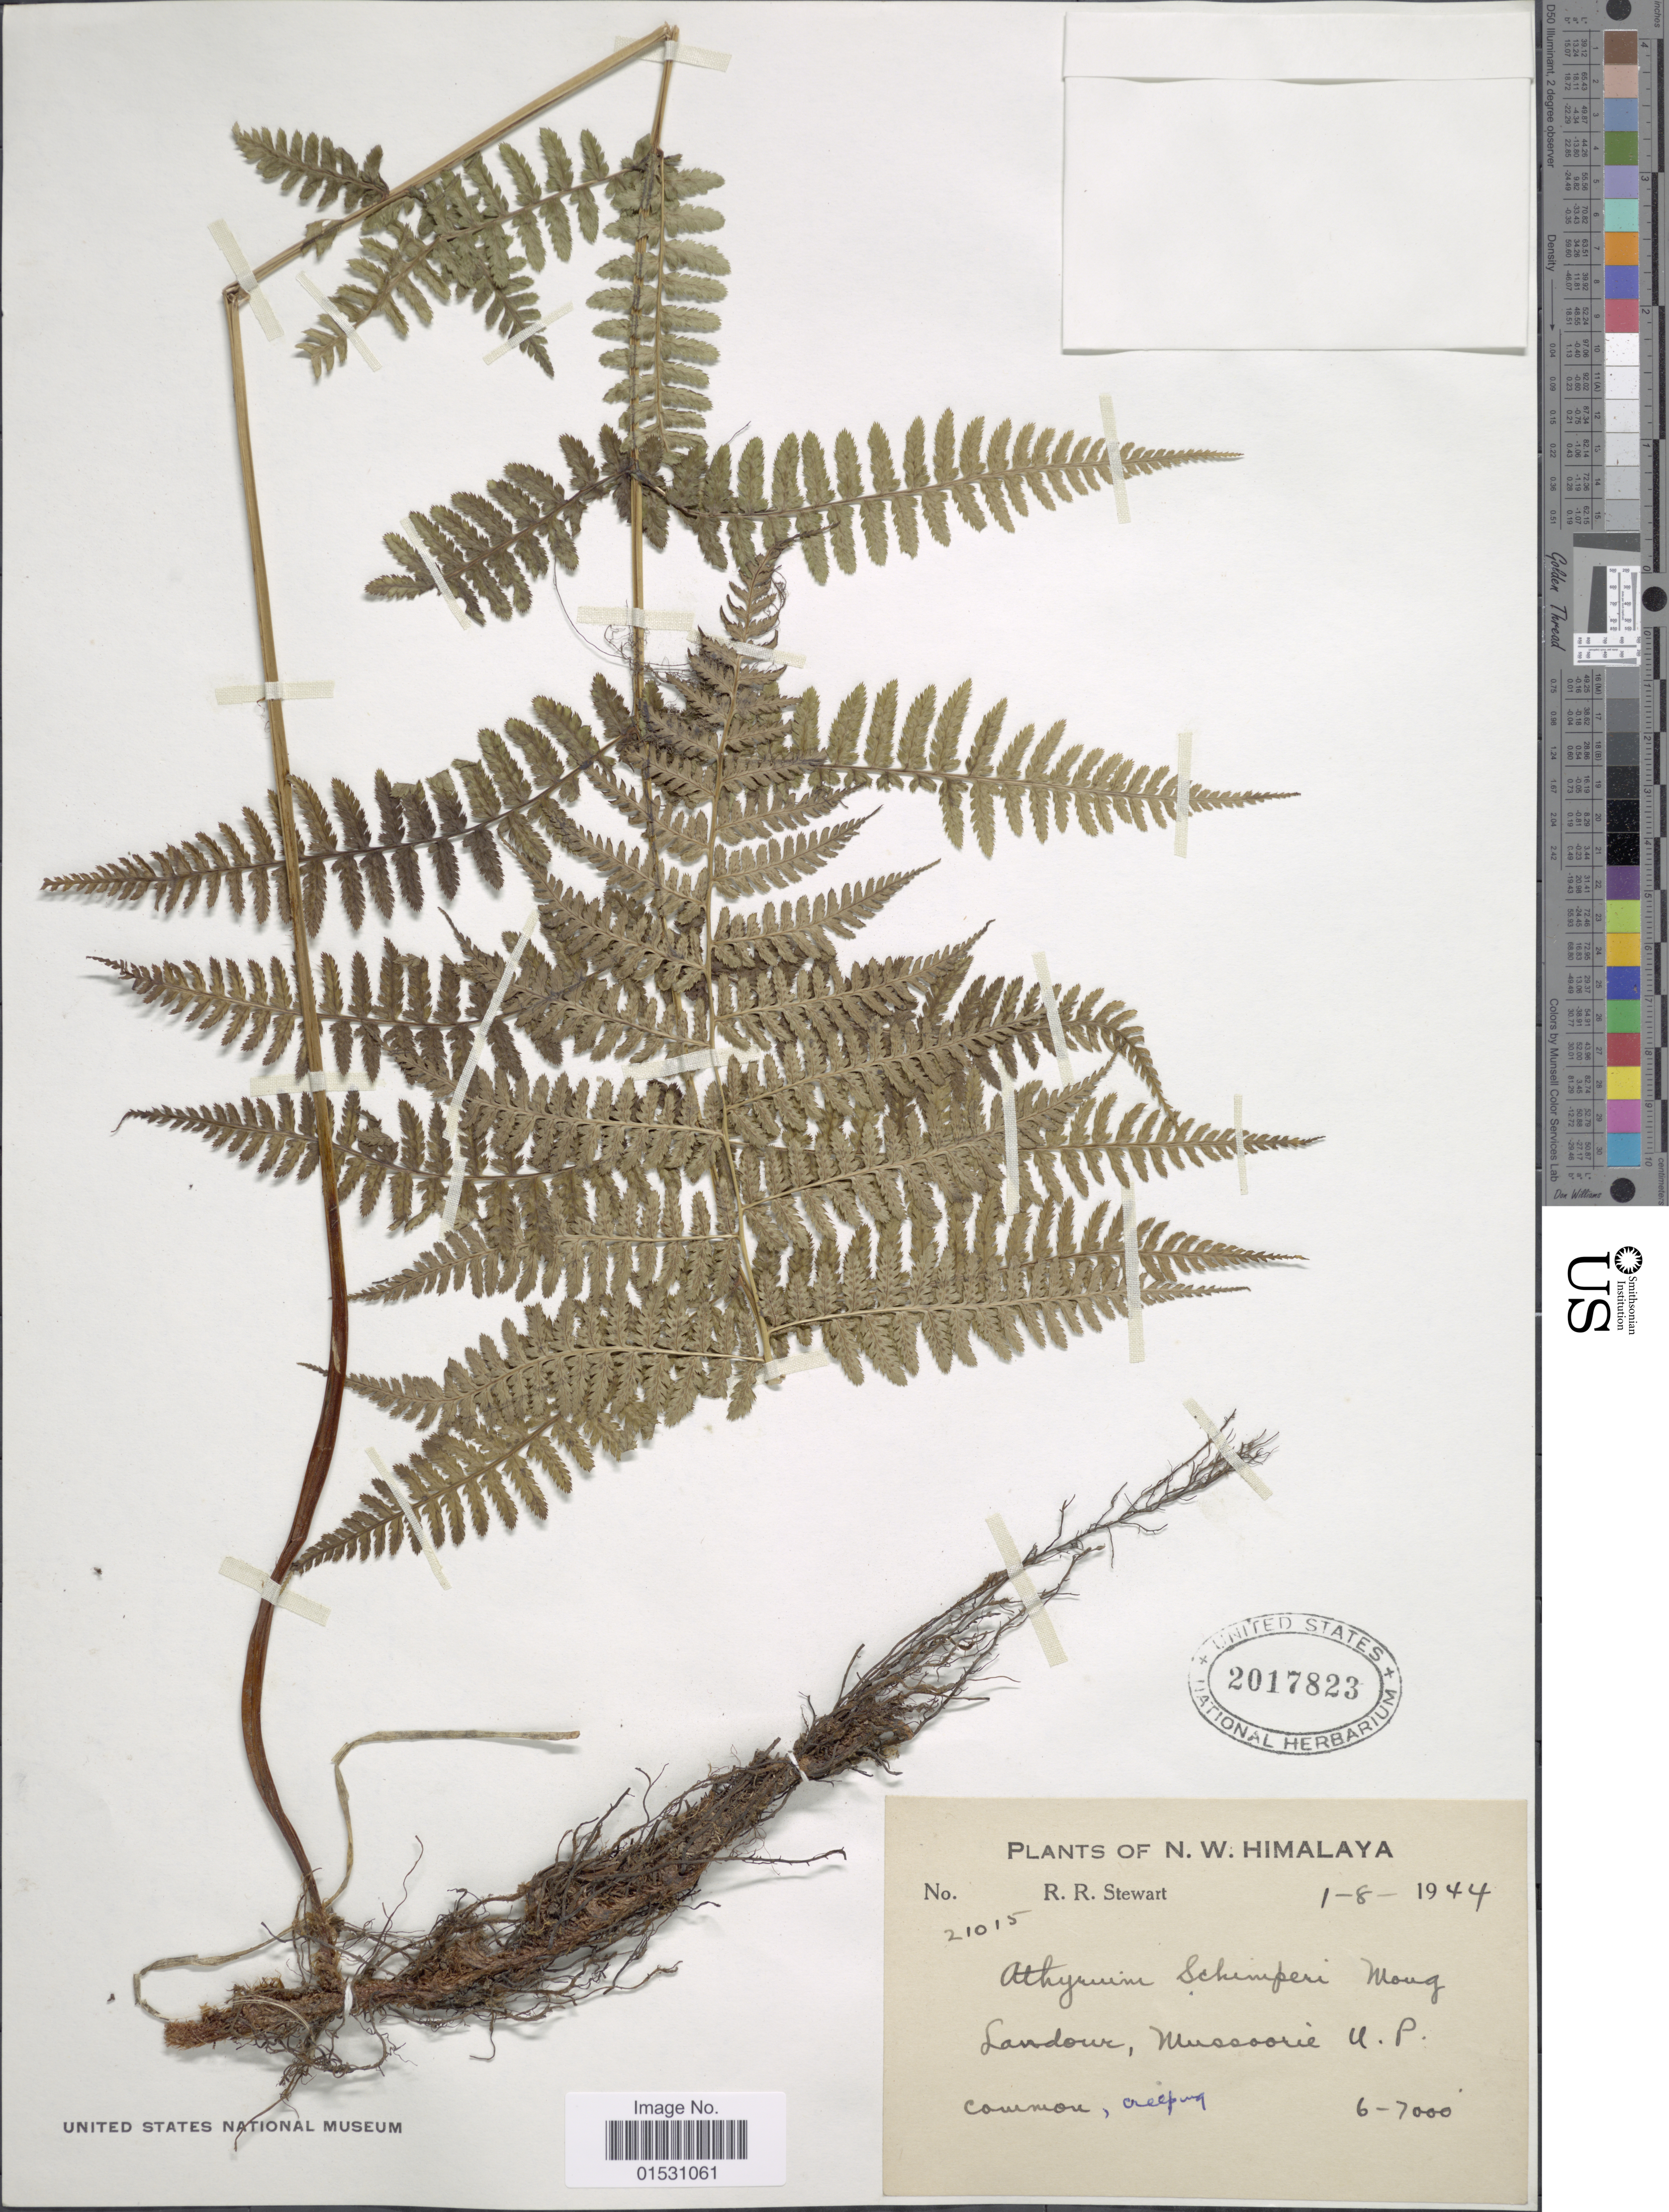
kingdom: Plantae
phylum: Tracheophyta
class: Polypodiopsida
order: Polypodiales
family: Athyriaceae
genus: Athyrium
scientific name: Athyrium schimperi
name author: Mougeot ex Fée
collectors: R. R. Stewart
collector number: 21015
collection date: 1944-08-01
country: India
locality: N.W.Himalaya. Landour, Mussoorie U.P.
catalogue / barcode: US 2017823